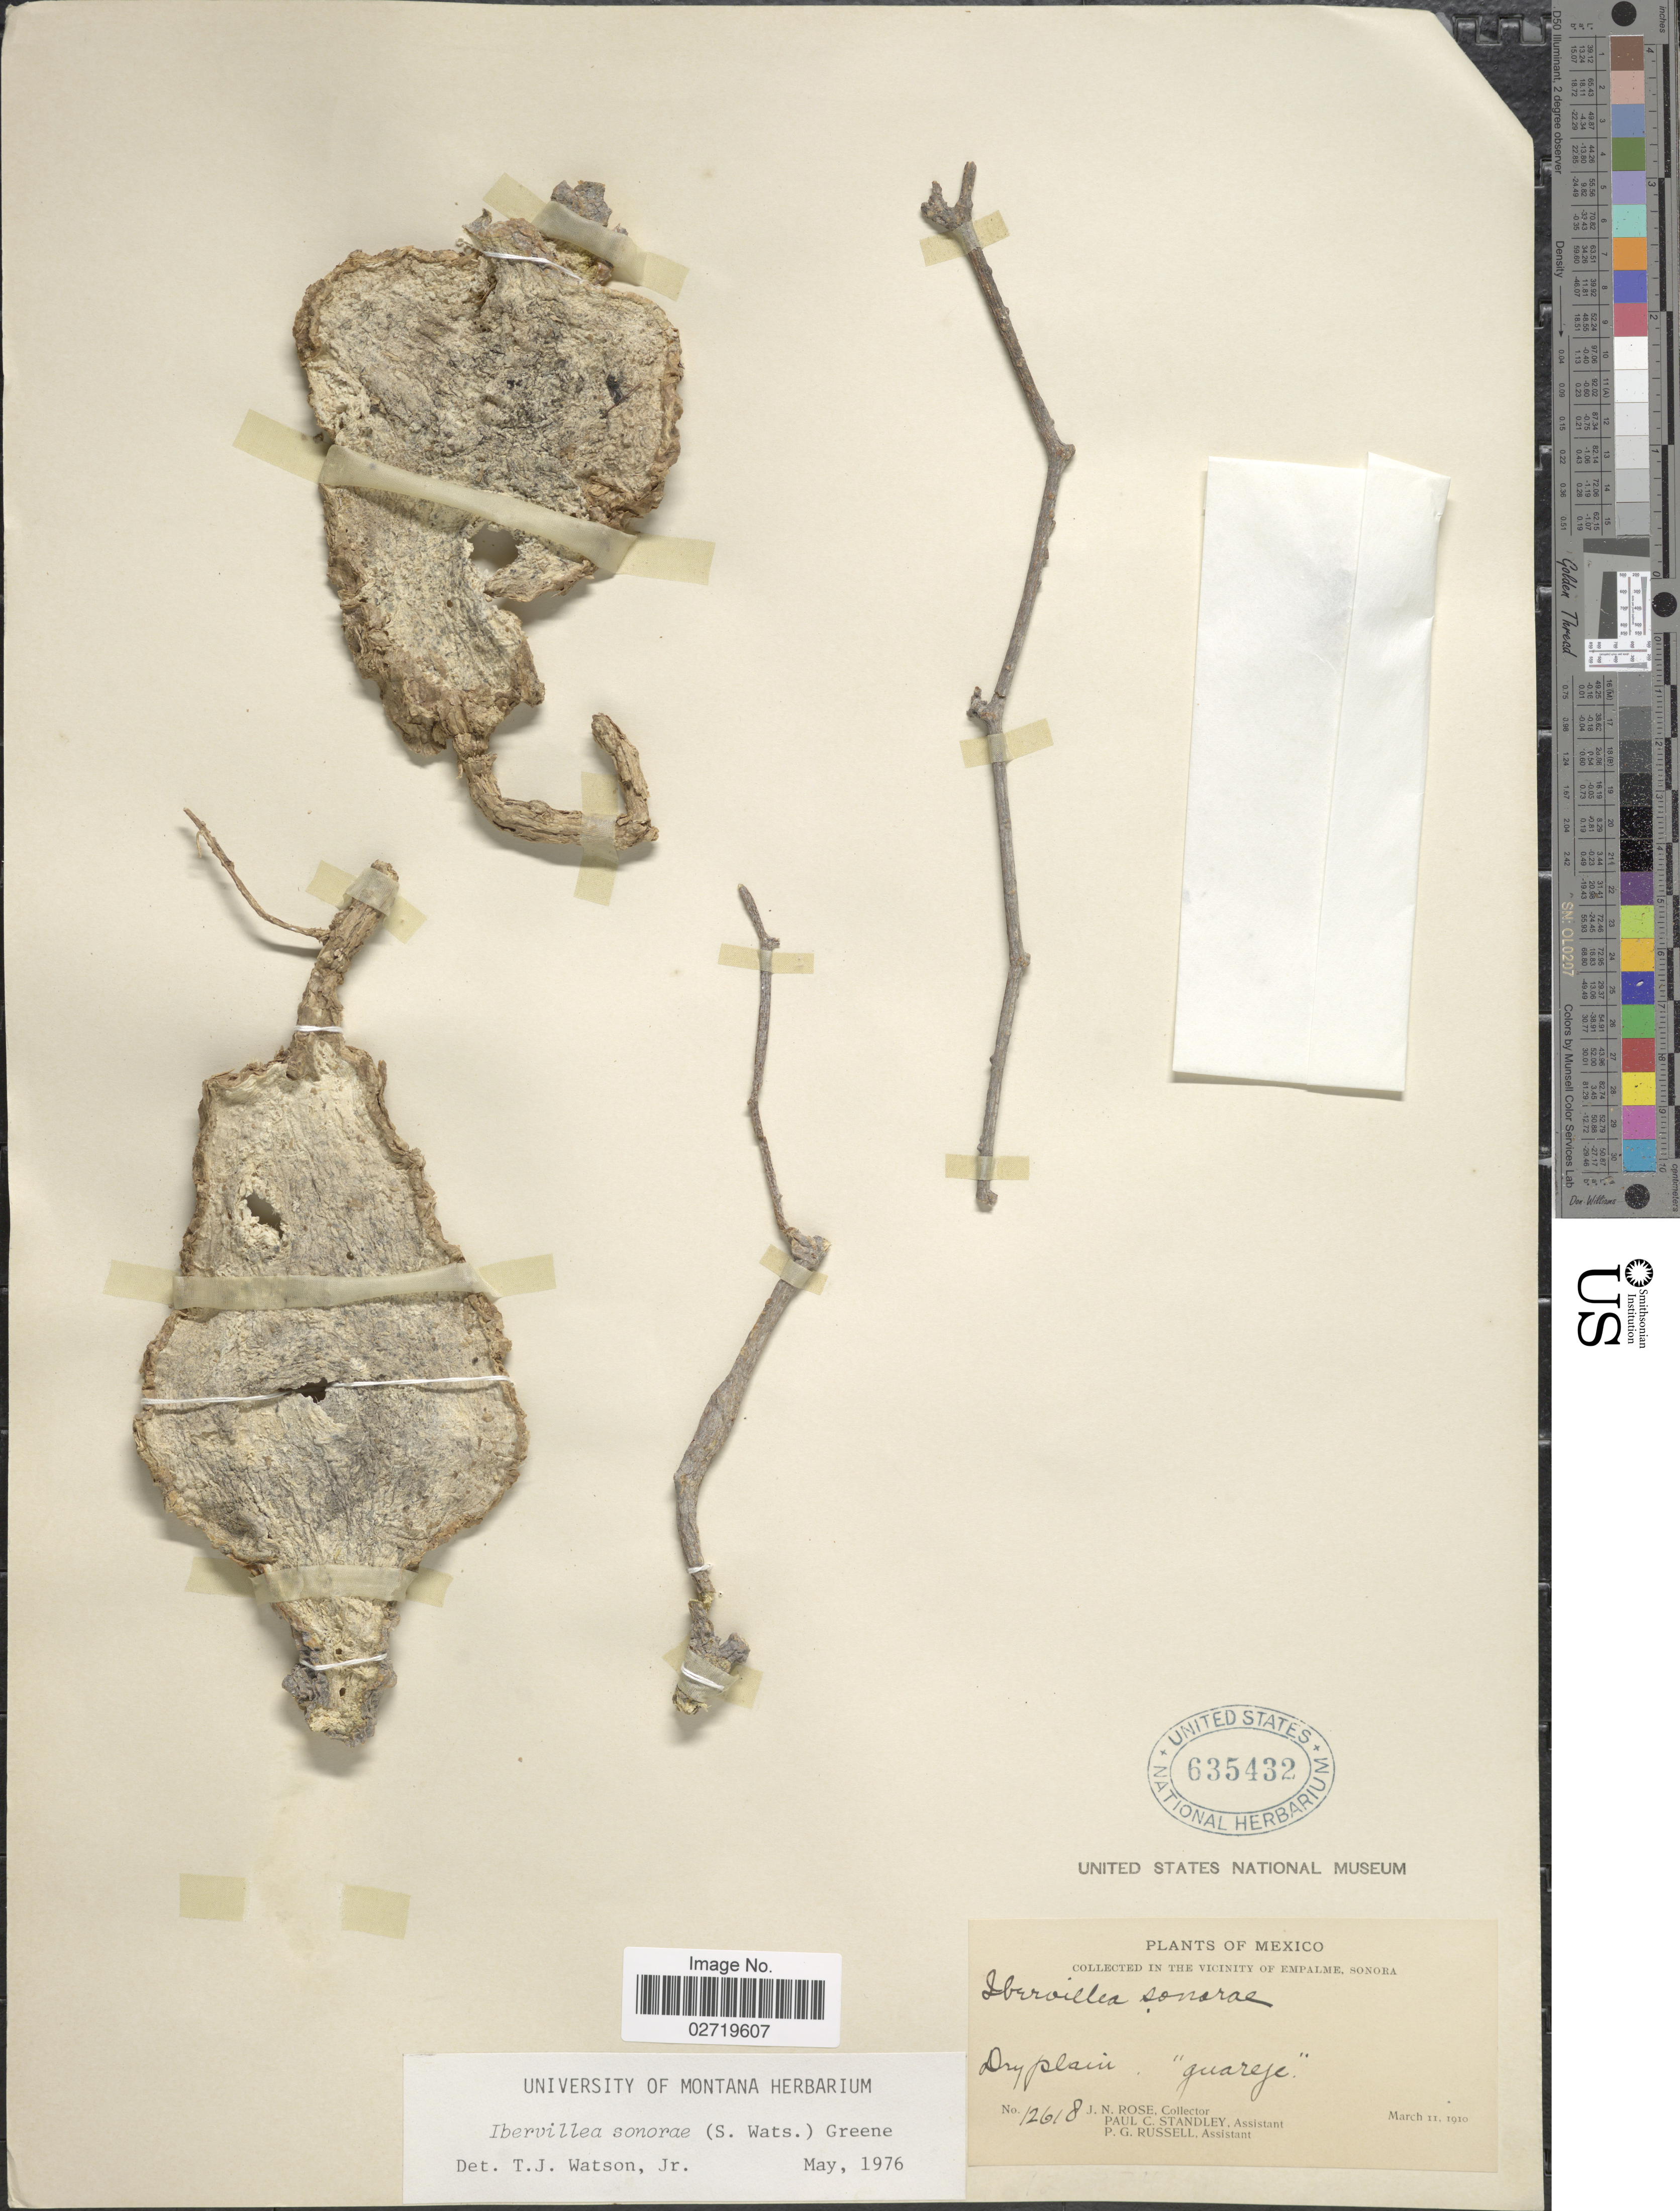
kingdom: Plantae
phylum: Tracheophyta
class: Magnoliopsida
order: Cucurbitales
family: Cucurbitaceae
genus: Ibervillea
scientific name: Ibervillea sonorae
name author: (S. Watson) Greene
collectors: J. N. Rose, P. C. Standley & P. G. Russell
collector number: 12618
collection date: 1910-03-11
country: Mexico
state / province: Sonora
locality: In the Vicinity of Empalme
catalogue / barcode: US 635432